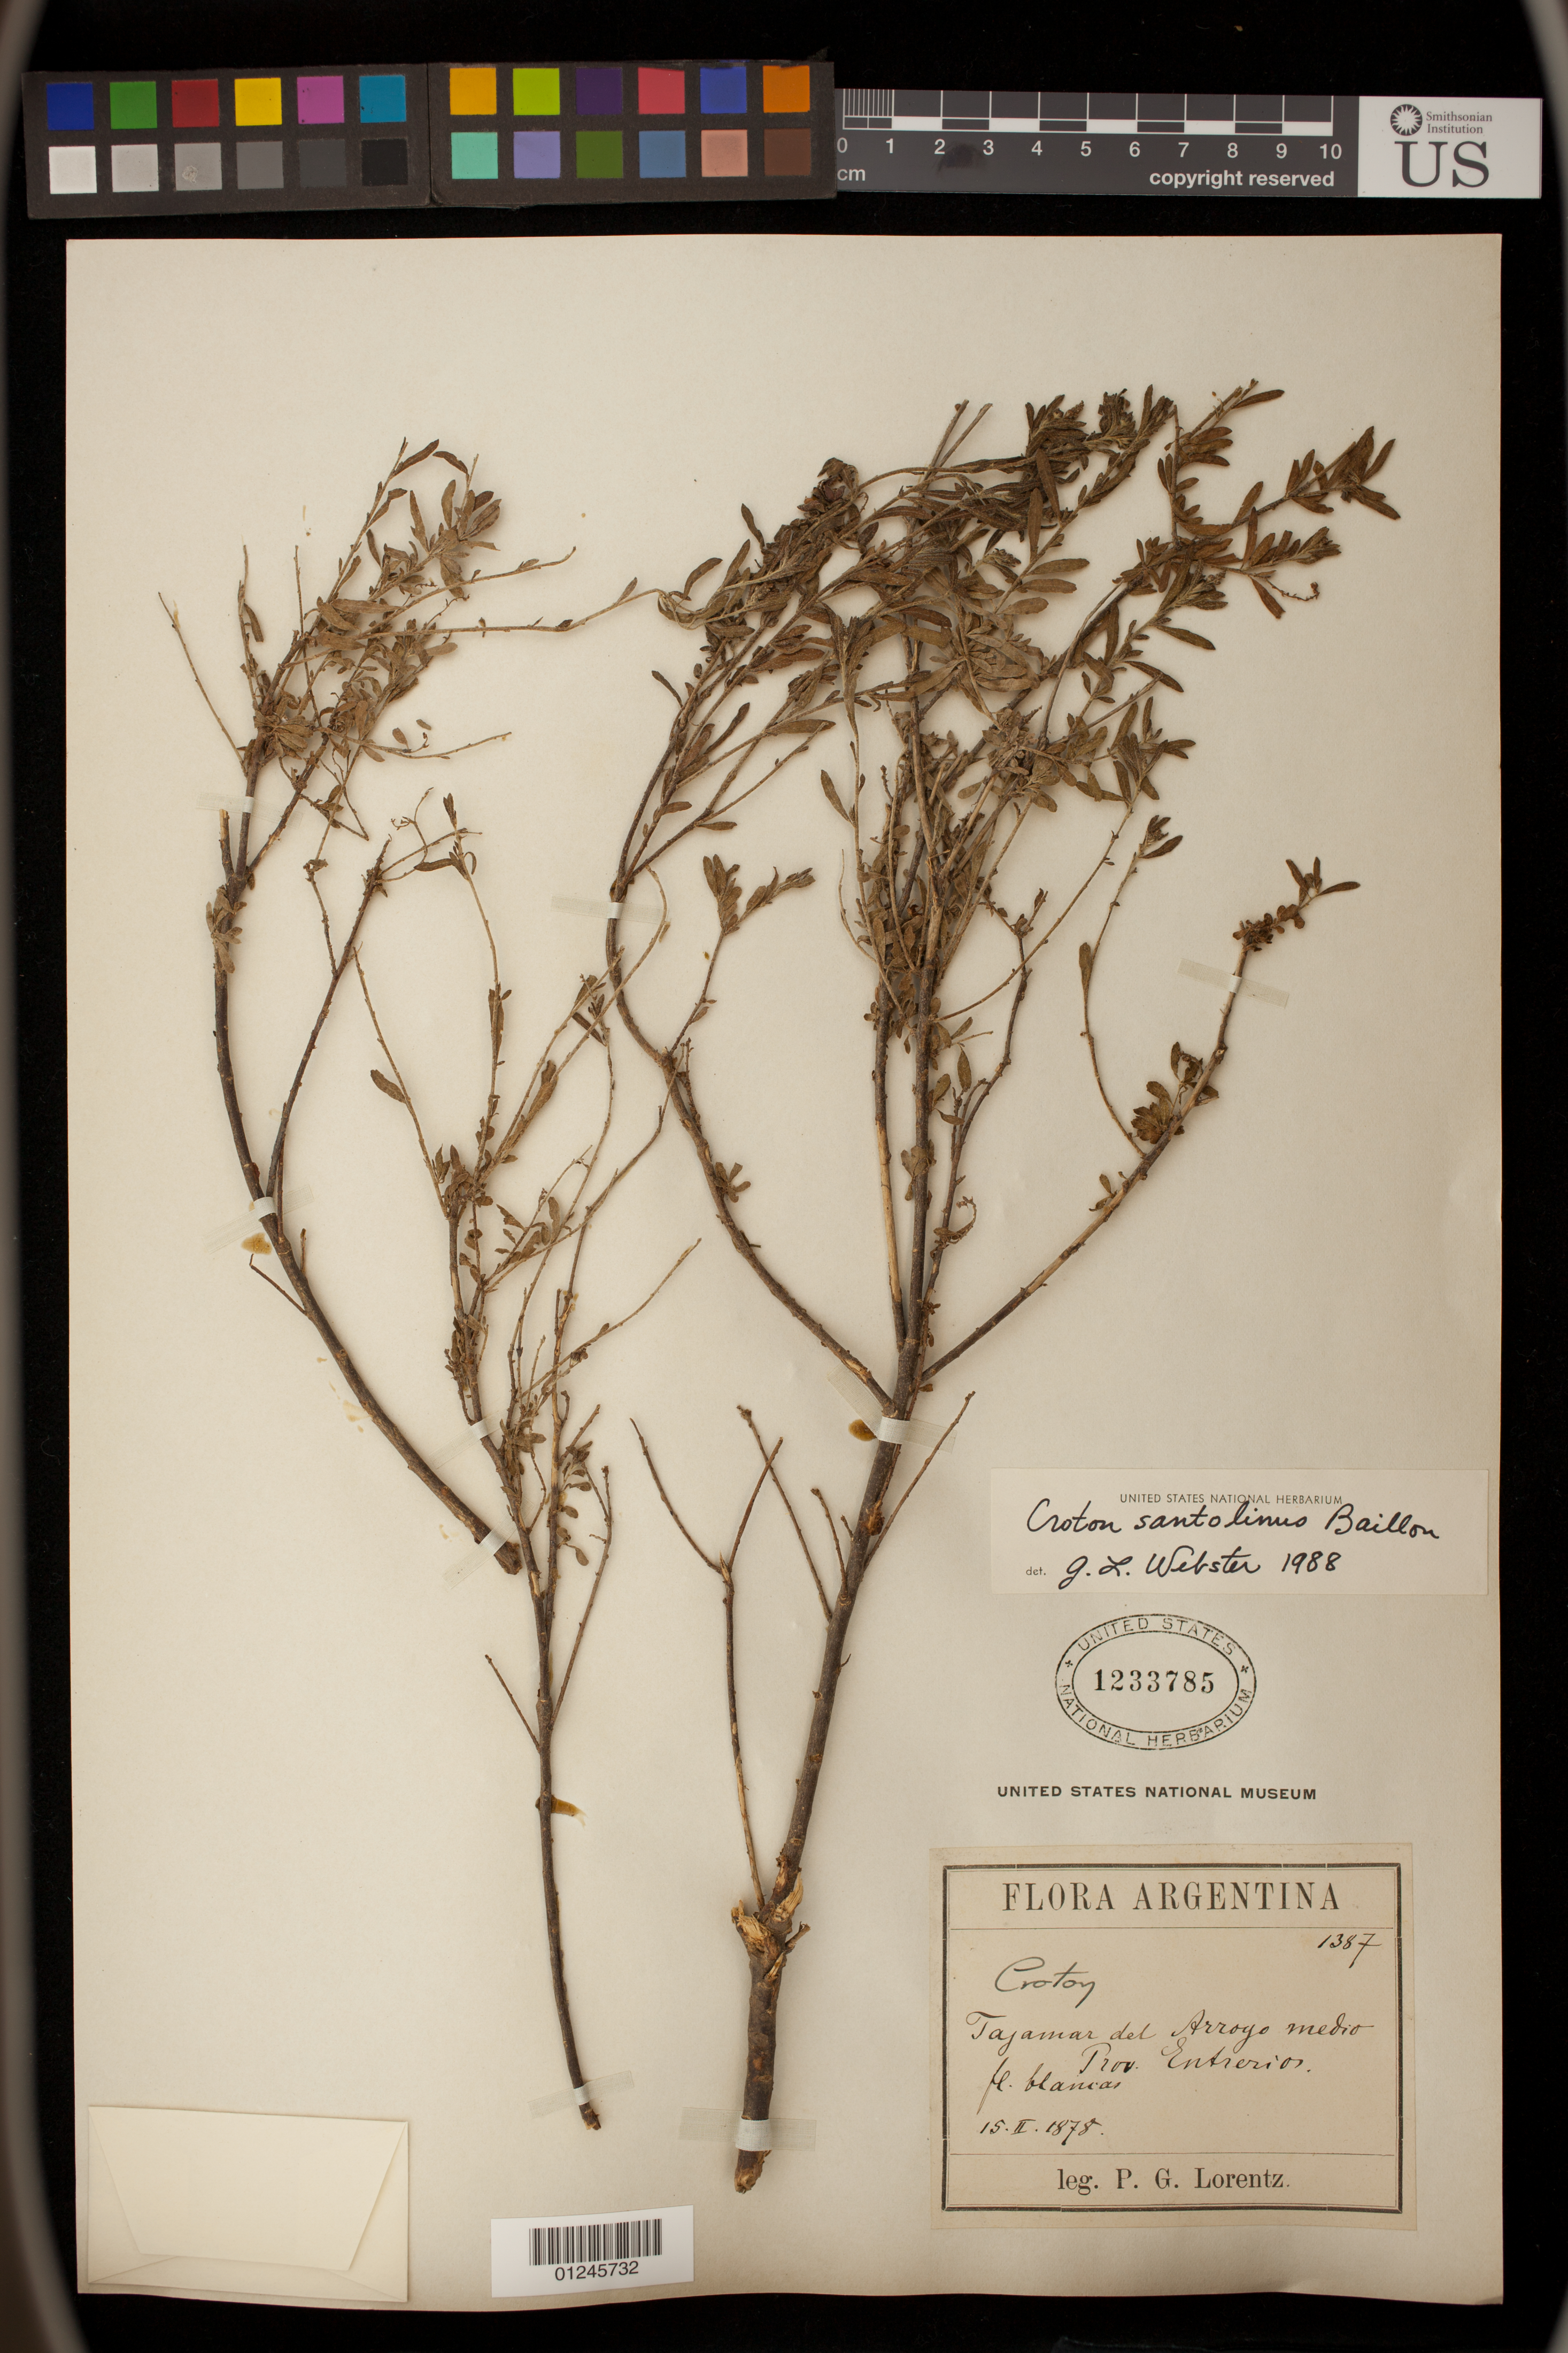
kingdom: Plantae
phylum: Tracheophyta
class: Magnoliopsida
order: Malpighiales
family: Euphorbiaceae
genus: Croton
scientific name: Croton santolinus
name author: Baill.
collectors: P. G. Lorentz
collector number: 1387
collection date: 1878-02-15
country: Argentina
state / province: Entre Rios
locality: Tajamar del Arroyo medio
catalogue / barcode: US 1233785